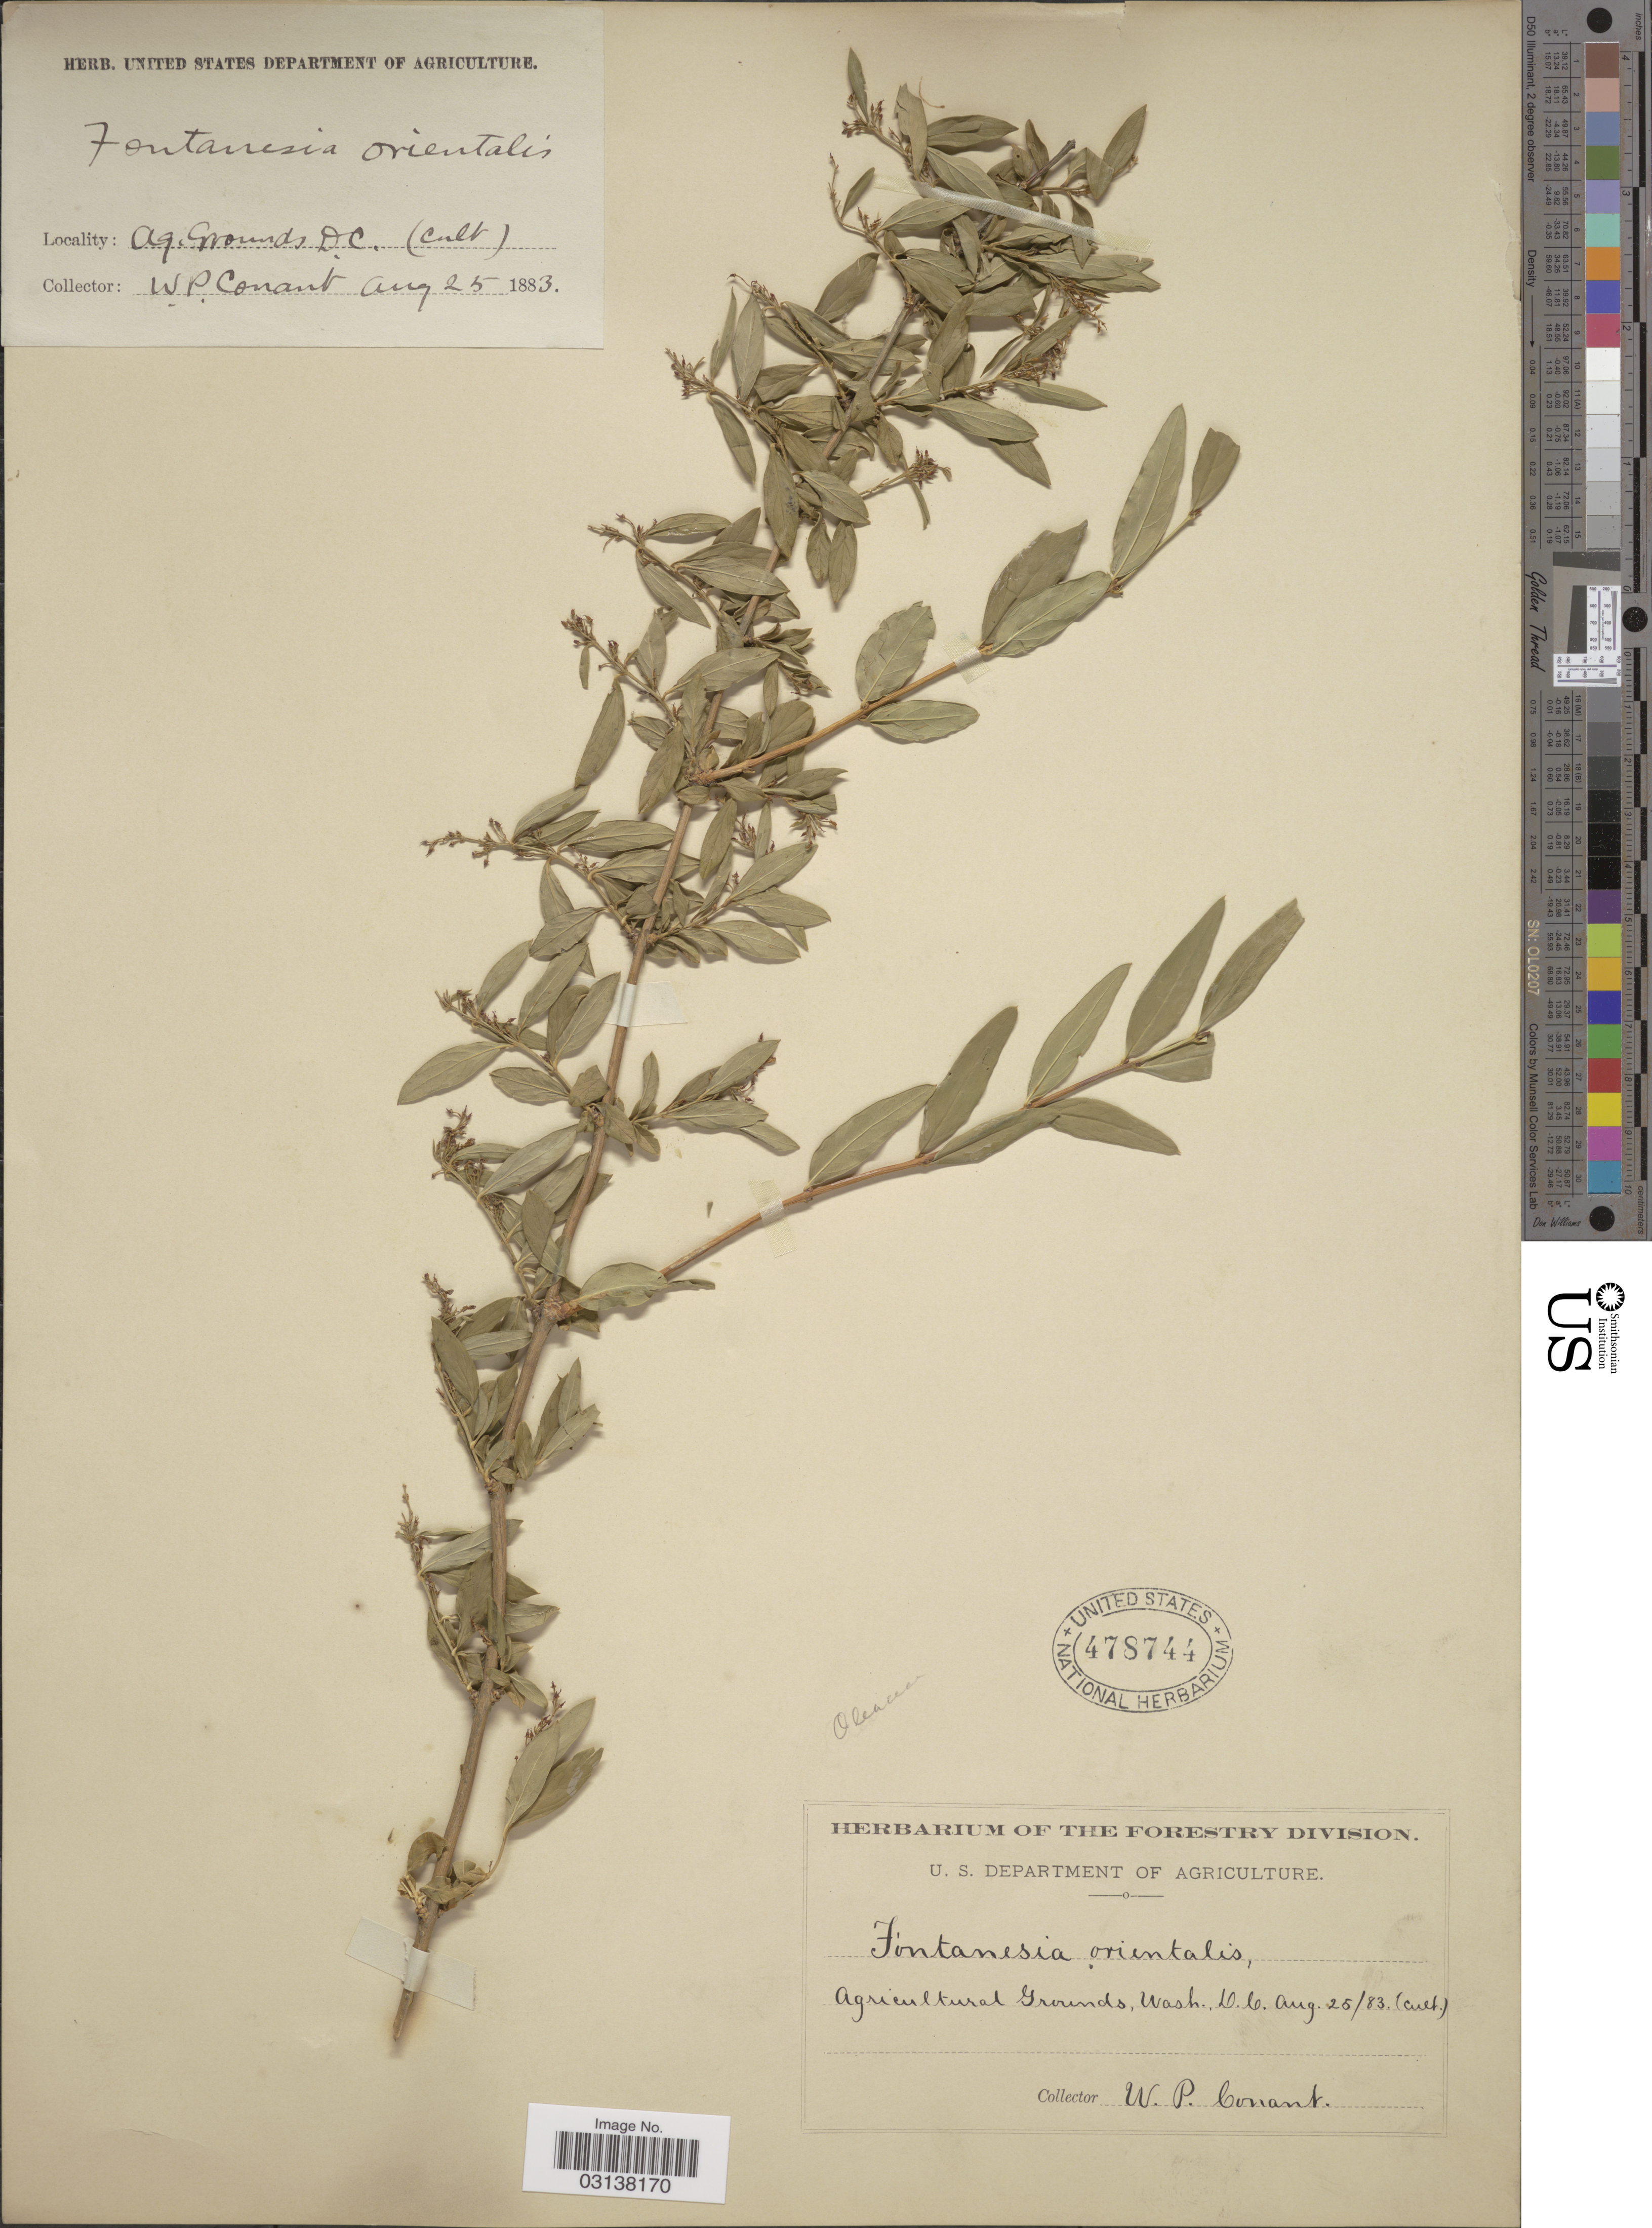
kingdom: Plantae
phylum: Tracheophyta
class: Magnoliopsida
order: Lamiales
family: Oleaceae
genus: Fontanesia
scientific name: Fontanesia 'Orientalis'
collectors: W. P. Conant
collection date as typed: Transcribed d/m/y: 25/8/83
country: United States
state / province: District of Columbia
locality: Agricultural Grounds, Wash. D. C.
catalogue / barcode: US 478744